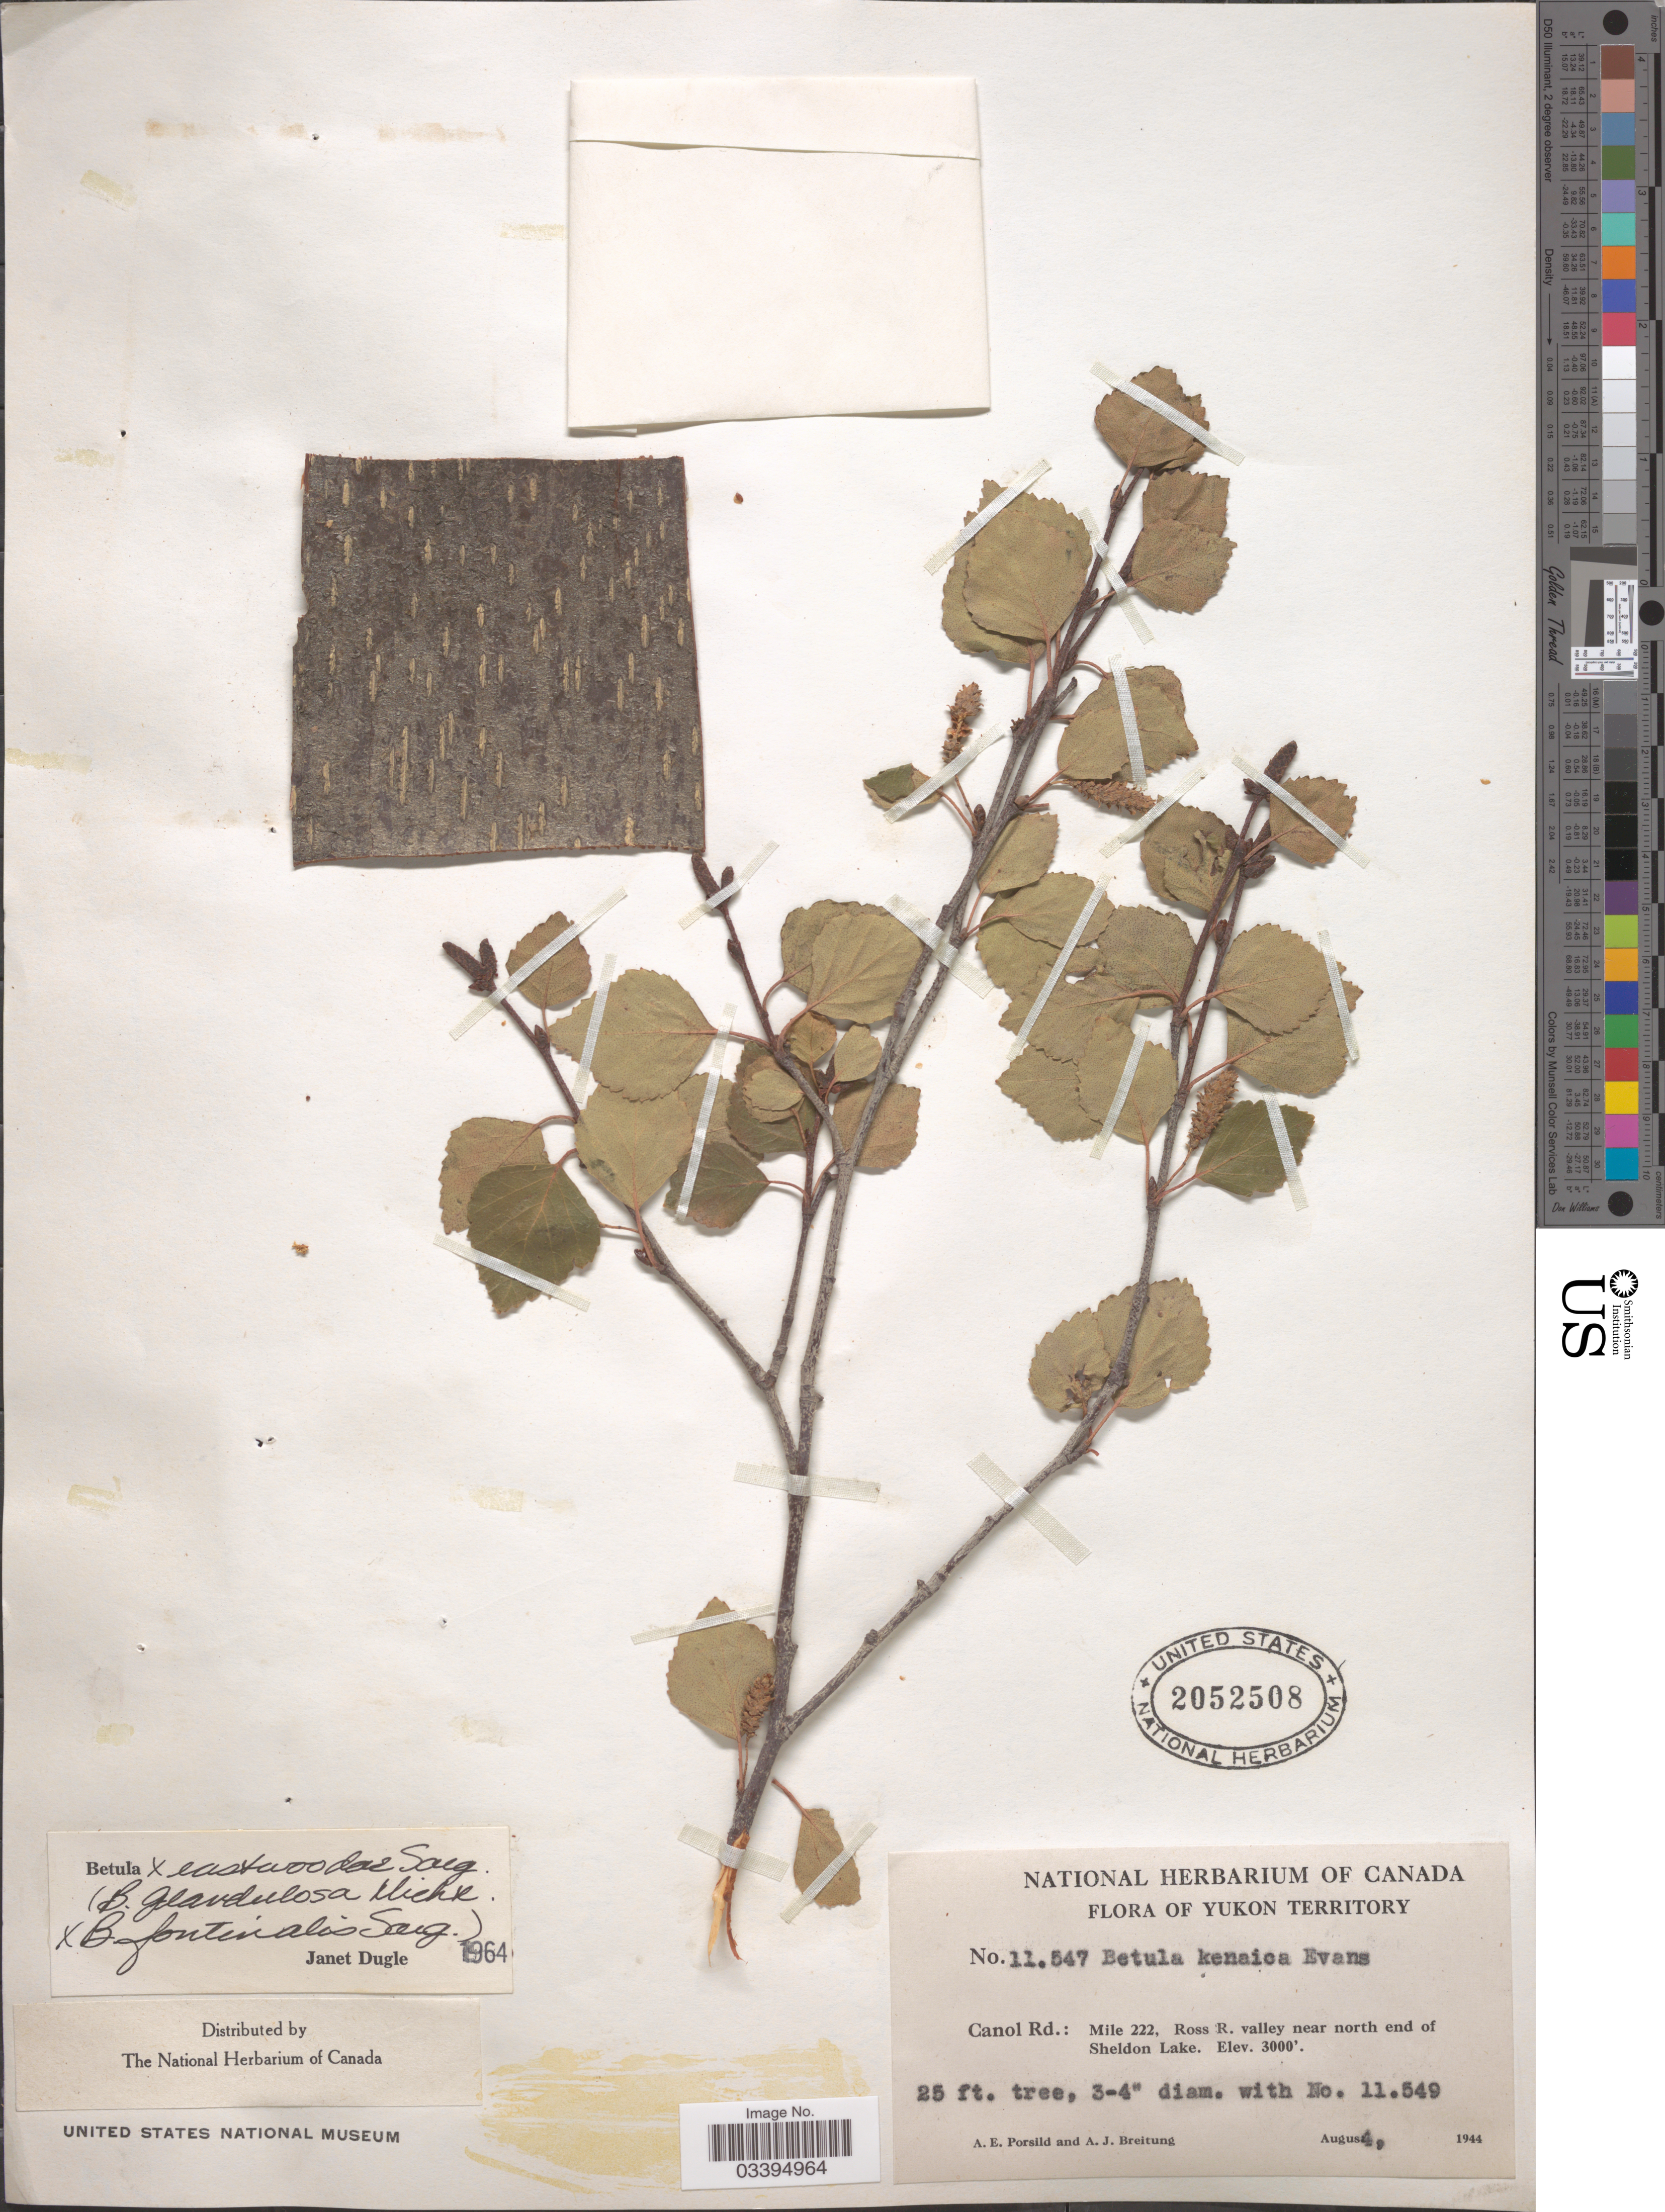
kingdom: Plantae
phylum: Tracheophyta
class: Magnoliopsida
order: Fagales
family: Betulaceae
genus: Betula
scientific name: Betula eastwoodae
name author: Sarg.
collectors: A. E. Porsild & A. Breitung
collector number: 11547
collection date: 1944-08-04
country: Canada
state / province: Yukon Territory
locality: Canol Rd.: Mile 222, Ross R. valley near north end of Sheldon Lake.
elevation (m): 914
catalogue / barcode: US 2052508